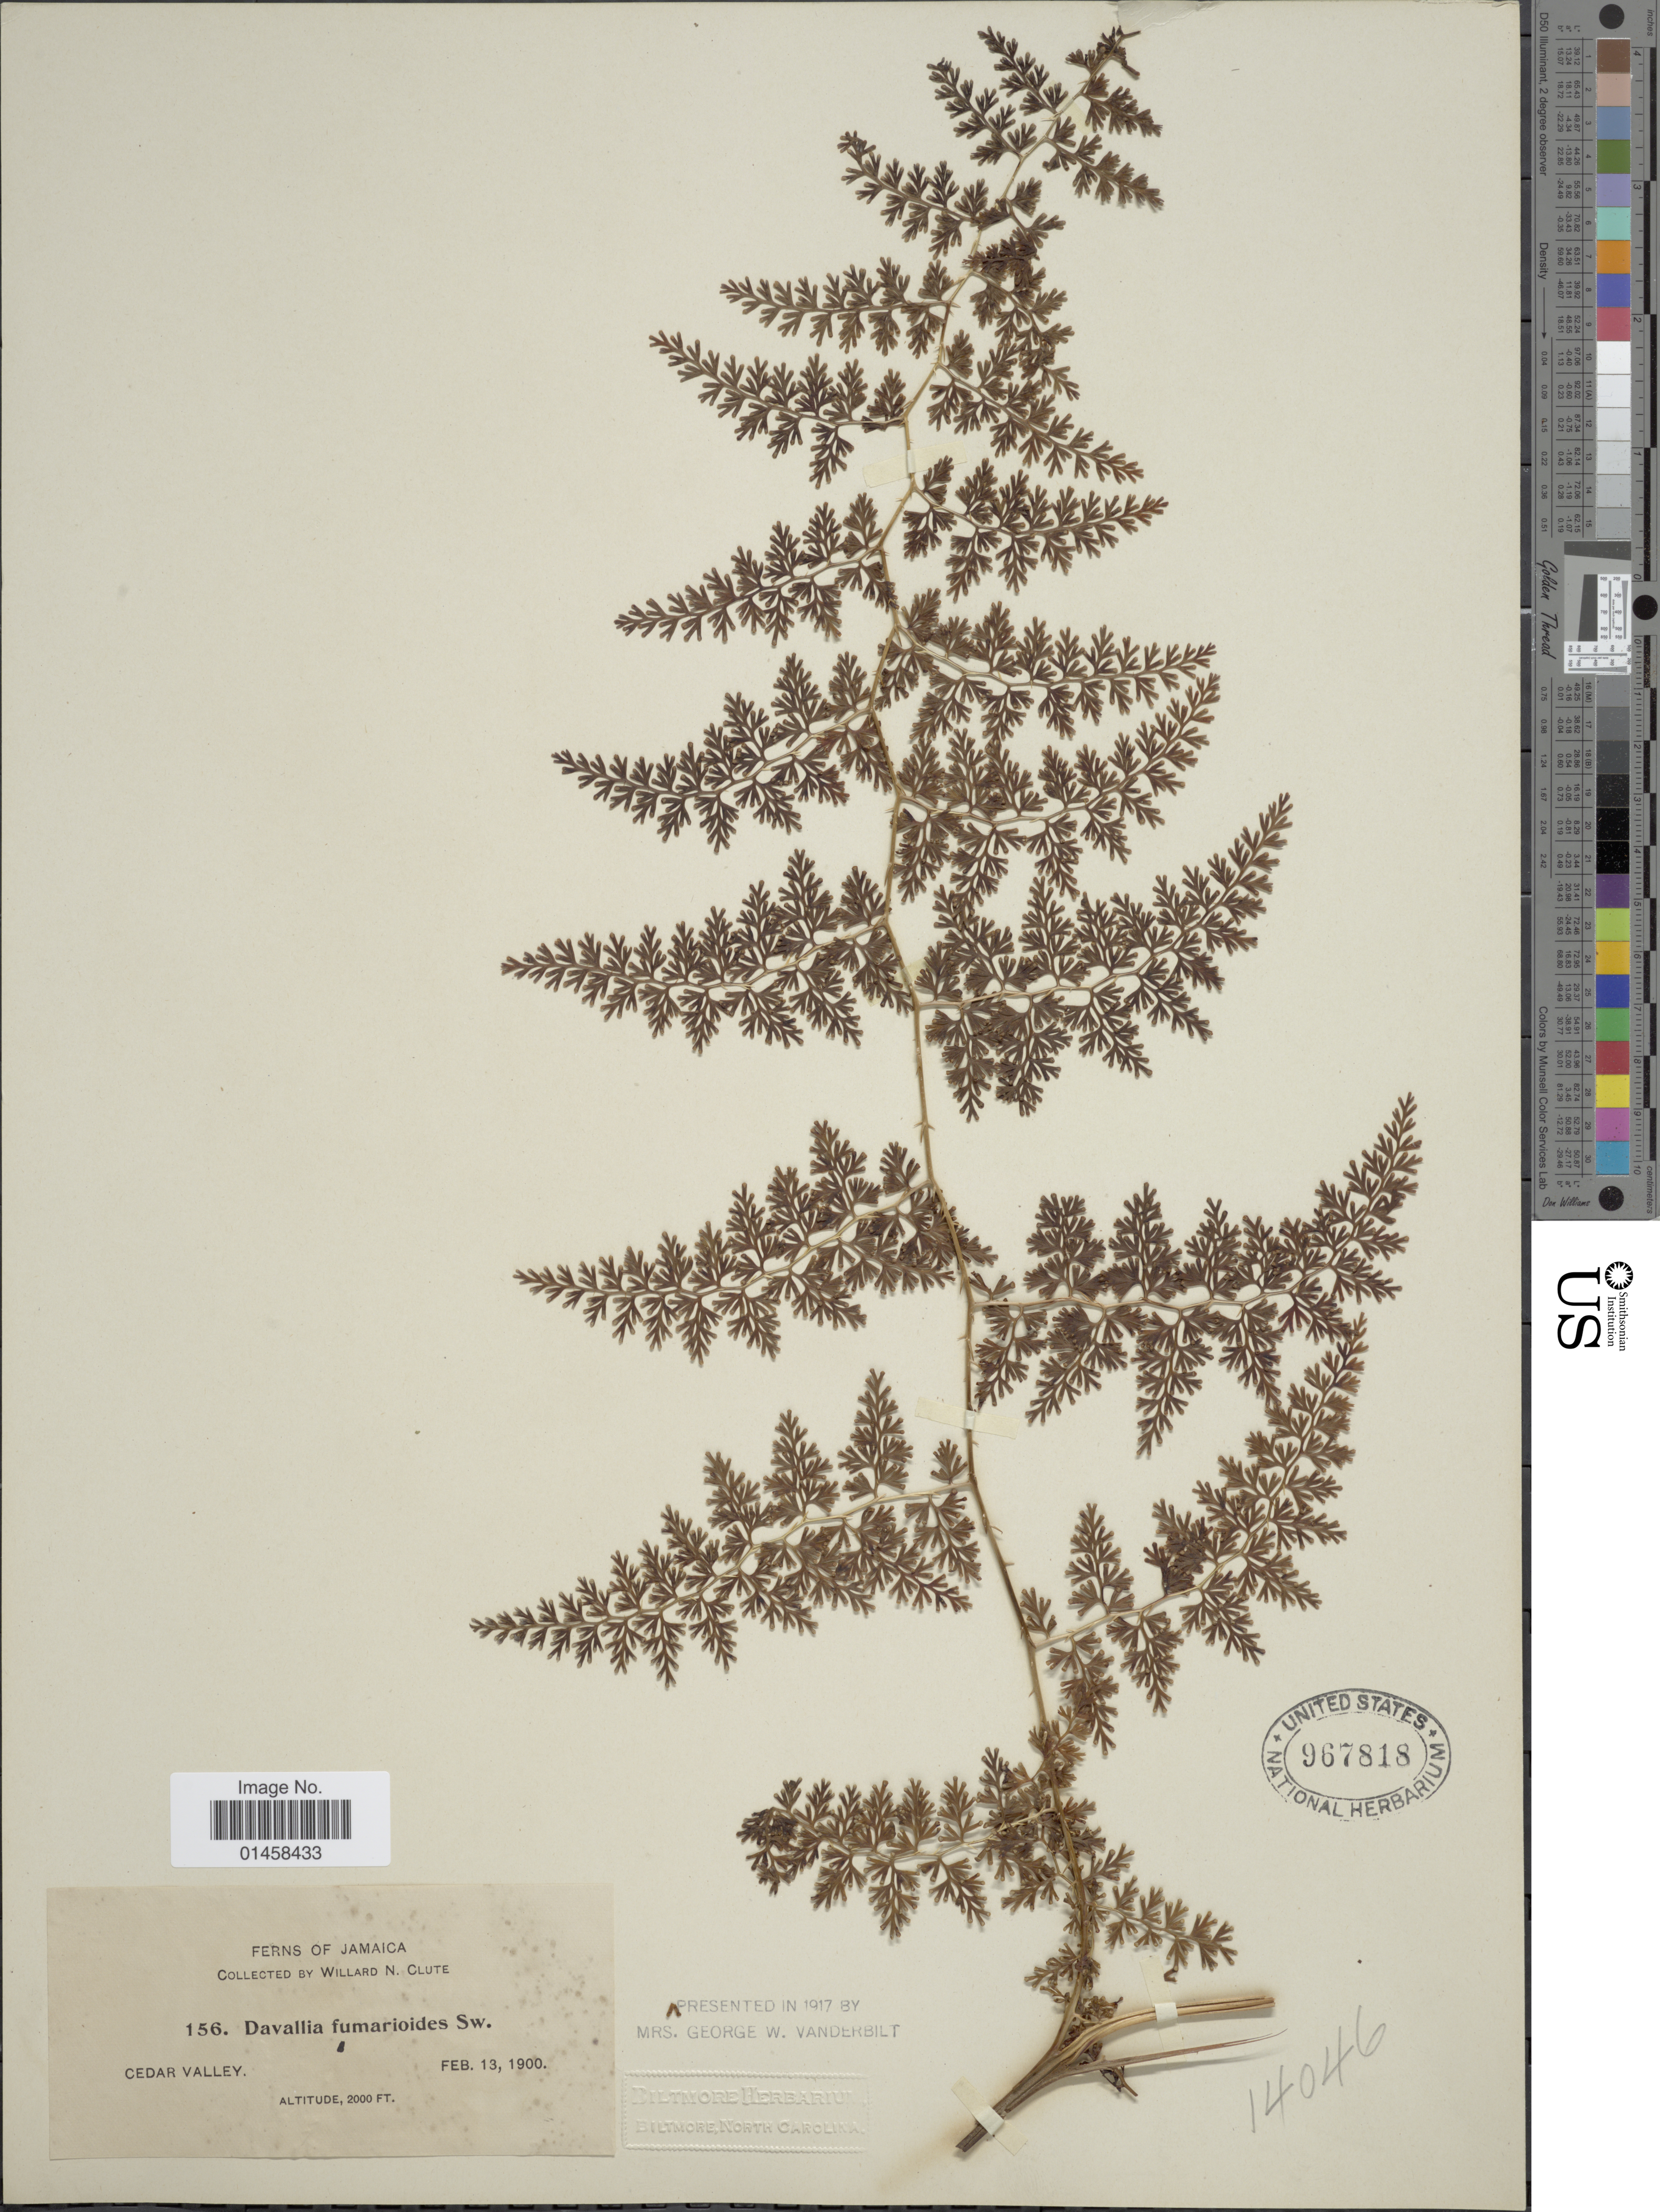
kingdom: Plantae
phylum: Tracheophyta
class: Polypodiopsida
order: Polypodiales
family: Lindsaeaceae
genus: Odontosoria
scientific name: Odontosoria fumarioides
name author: (Sw.) J. Sm.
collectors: W. N. Clute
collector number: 156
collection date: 1900-02-13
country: Jamaica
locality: Cedar Valley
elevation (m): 610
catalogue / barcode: US 967818